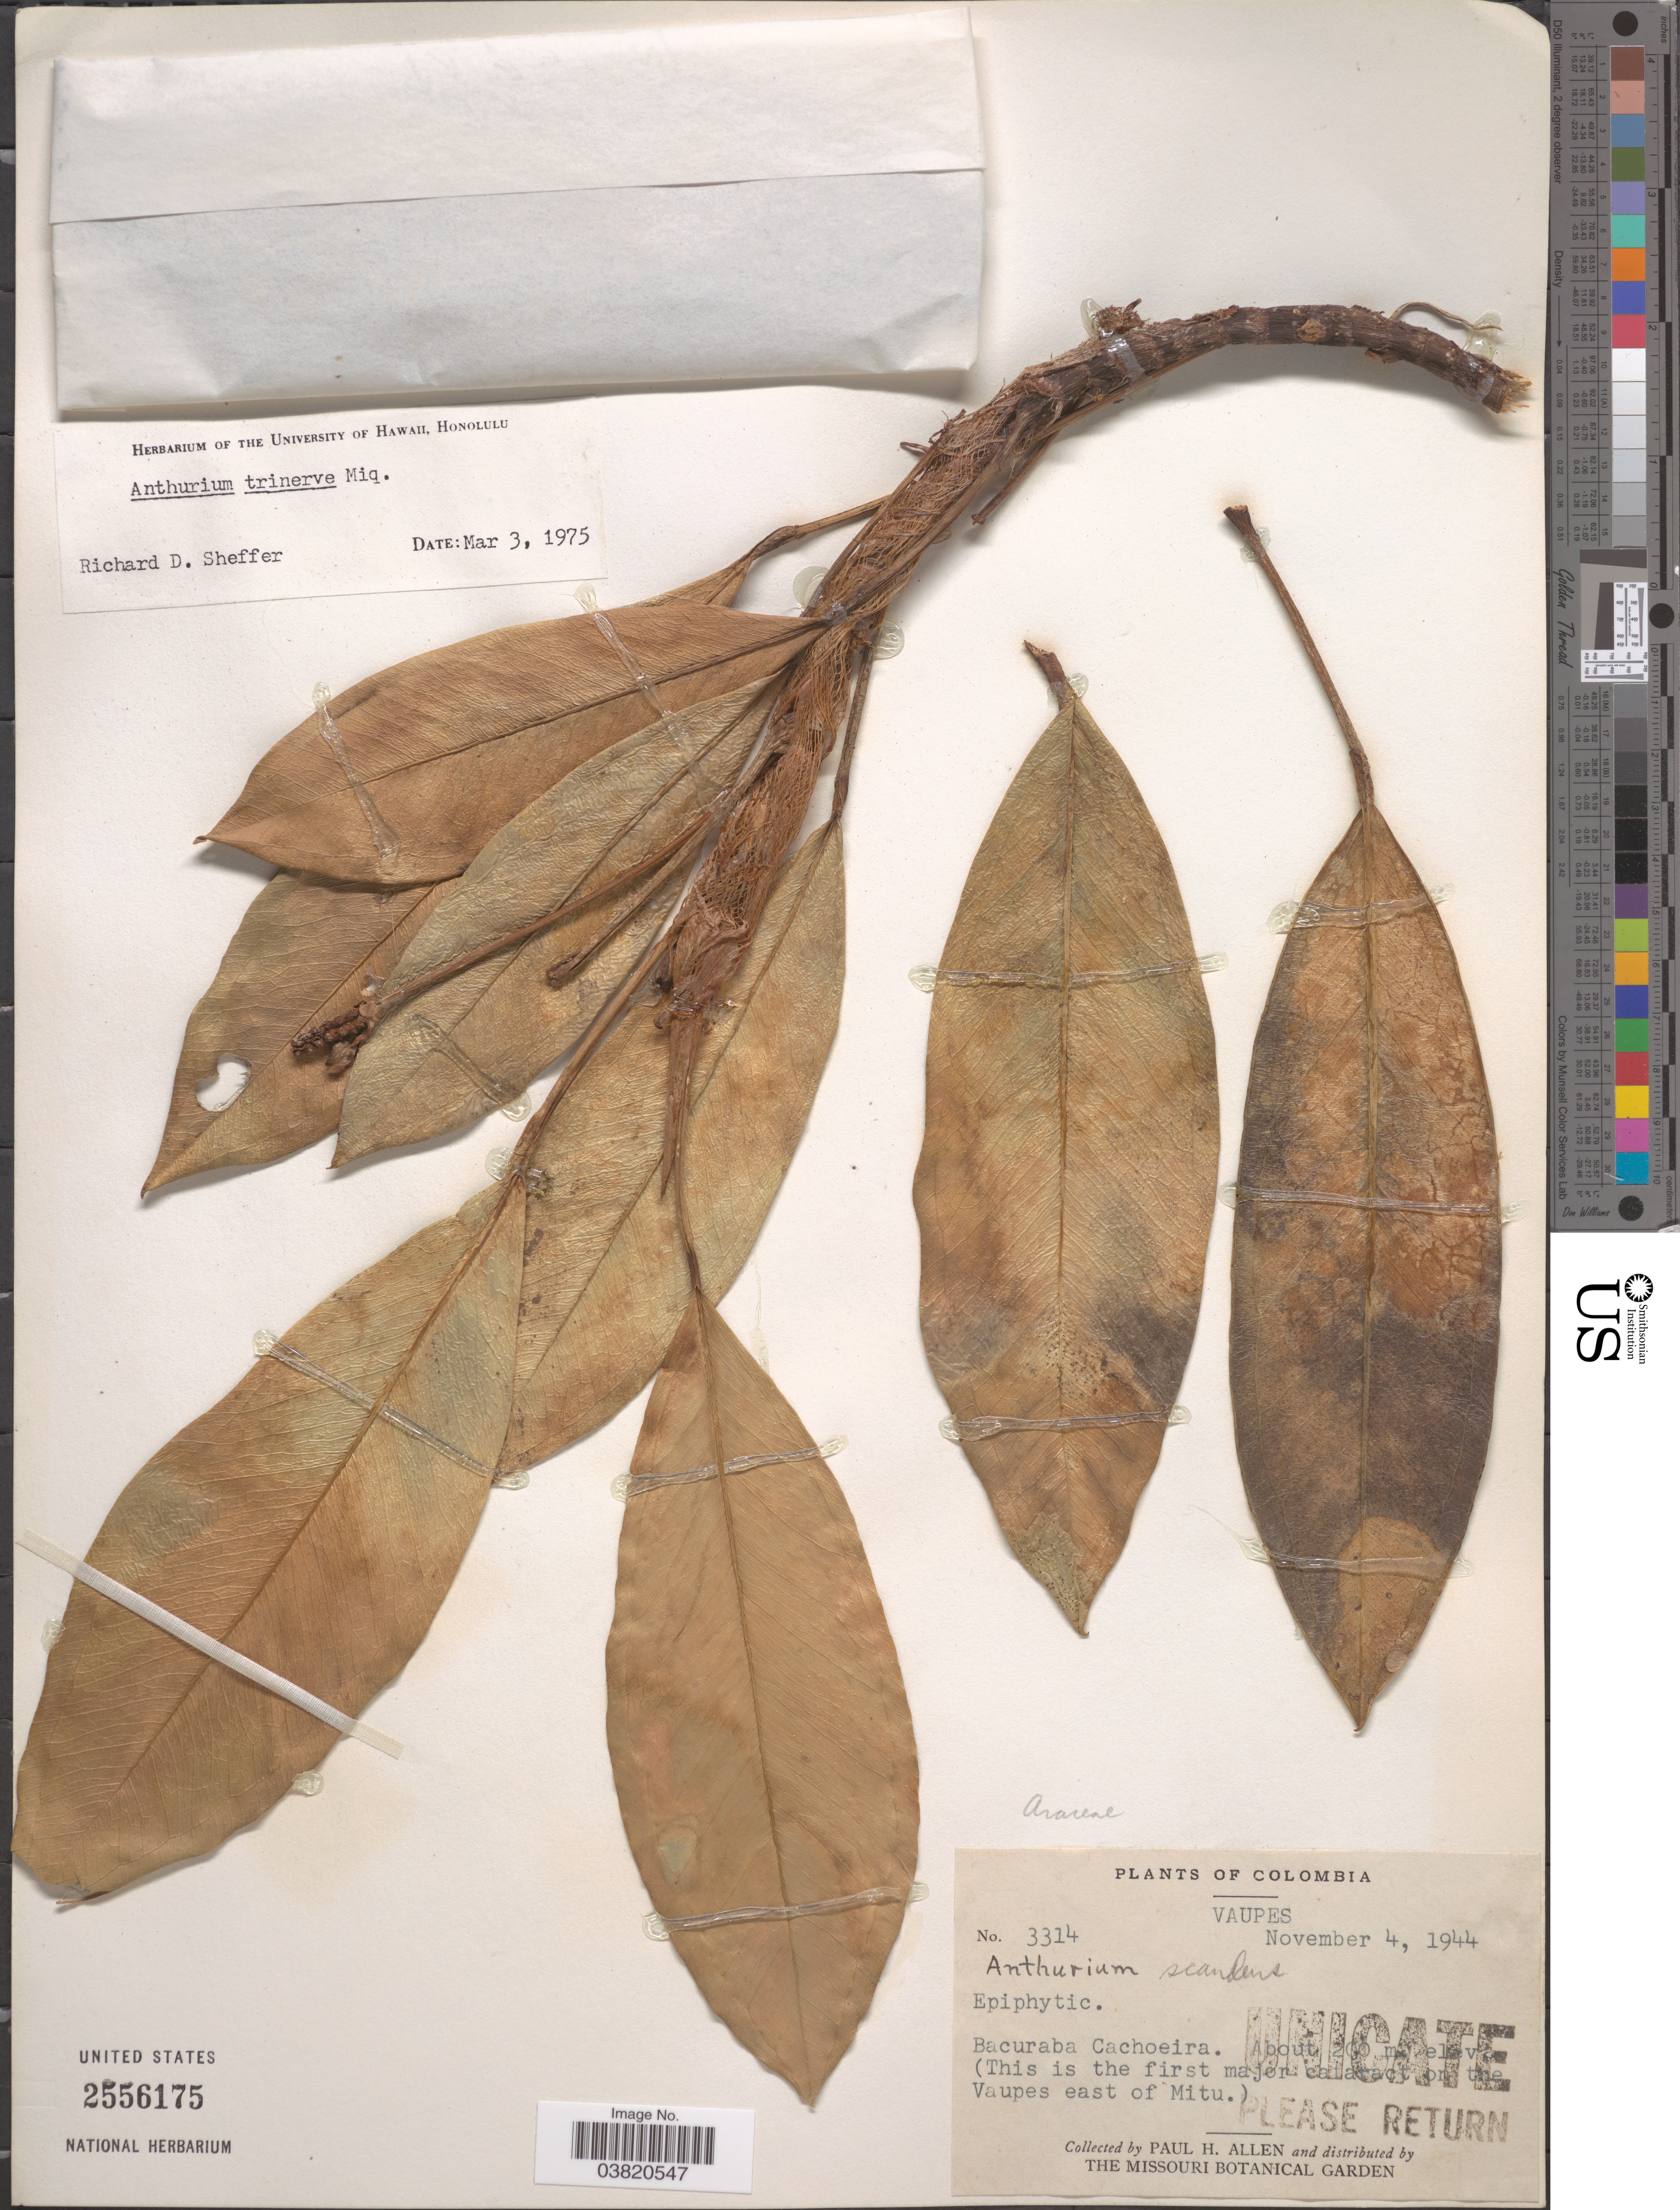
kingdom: Plantae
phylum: Tracheophyta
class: Liliopsida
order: Alismatales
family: Araceae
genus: Anthurium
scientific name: Anthurium trinerve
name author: Miq.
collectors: P. H. Allen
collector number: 3314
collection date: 1944-11-04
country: Colombia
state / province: Vaupés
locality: Bacuraba Cachoeira. On the Vaupes east of Mitu.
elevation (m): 200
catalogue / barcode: US 2556175